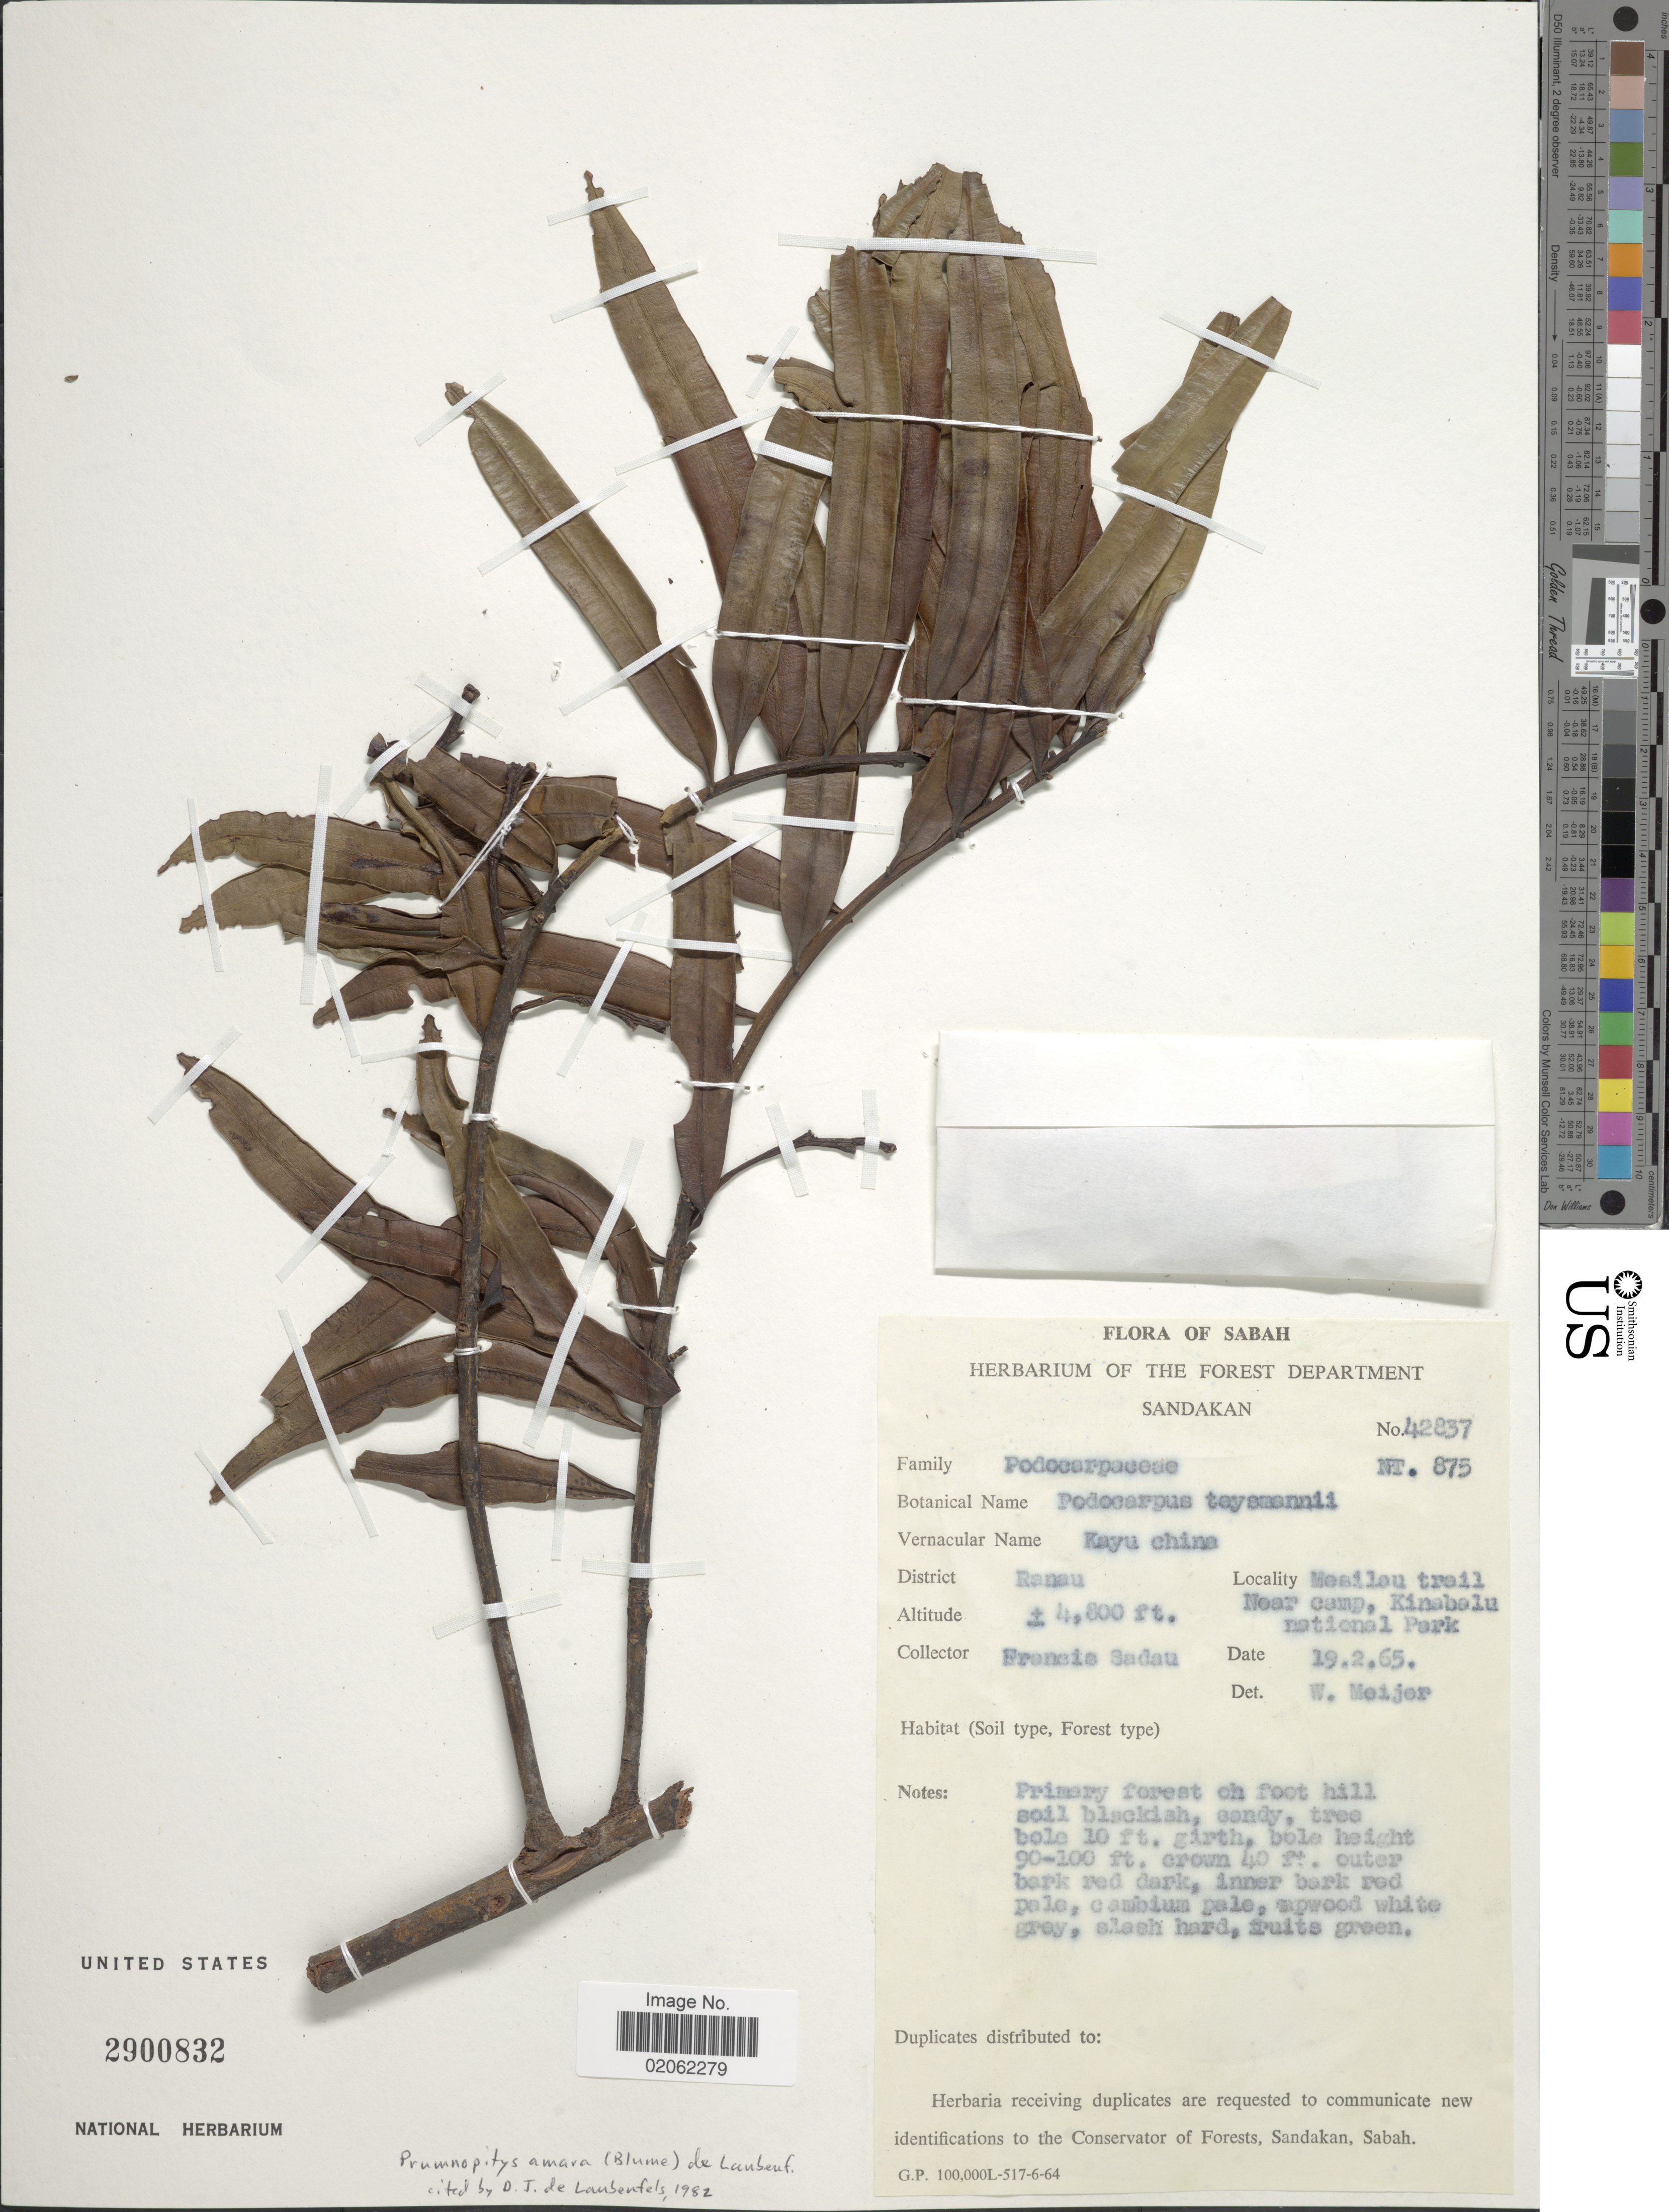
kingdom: Plantae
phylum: Tracheophyta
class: Pinopsida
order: Pinales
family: Podocarpaceae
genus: Prumnopitys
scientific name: Prumnopitys amara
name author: (Blume) de Laub.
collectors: F. Sadau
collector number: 42837/Nt.857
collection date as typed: Transcribed d/m/y: 19/2/65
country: Malaysia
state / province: Sabah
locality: District Ranau, Mesilaeu trail Near camp, Kinabalu national Park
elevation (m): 1463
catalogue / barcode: US 2900832